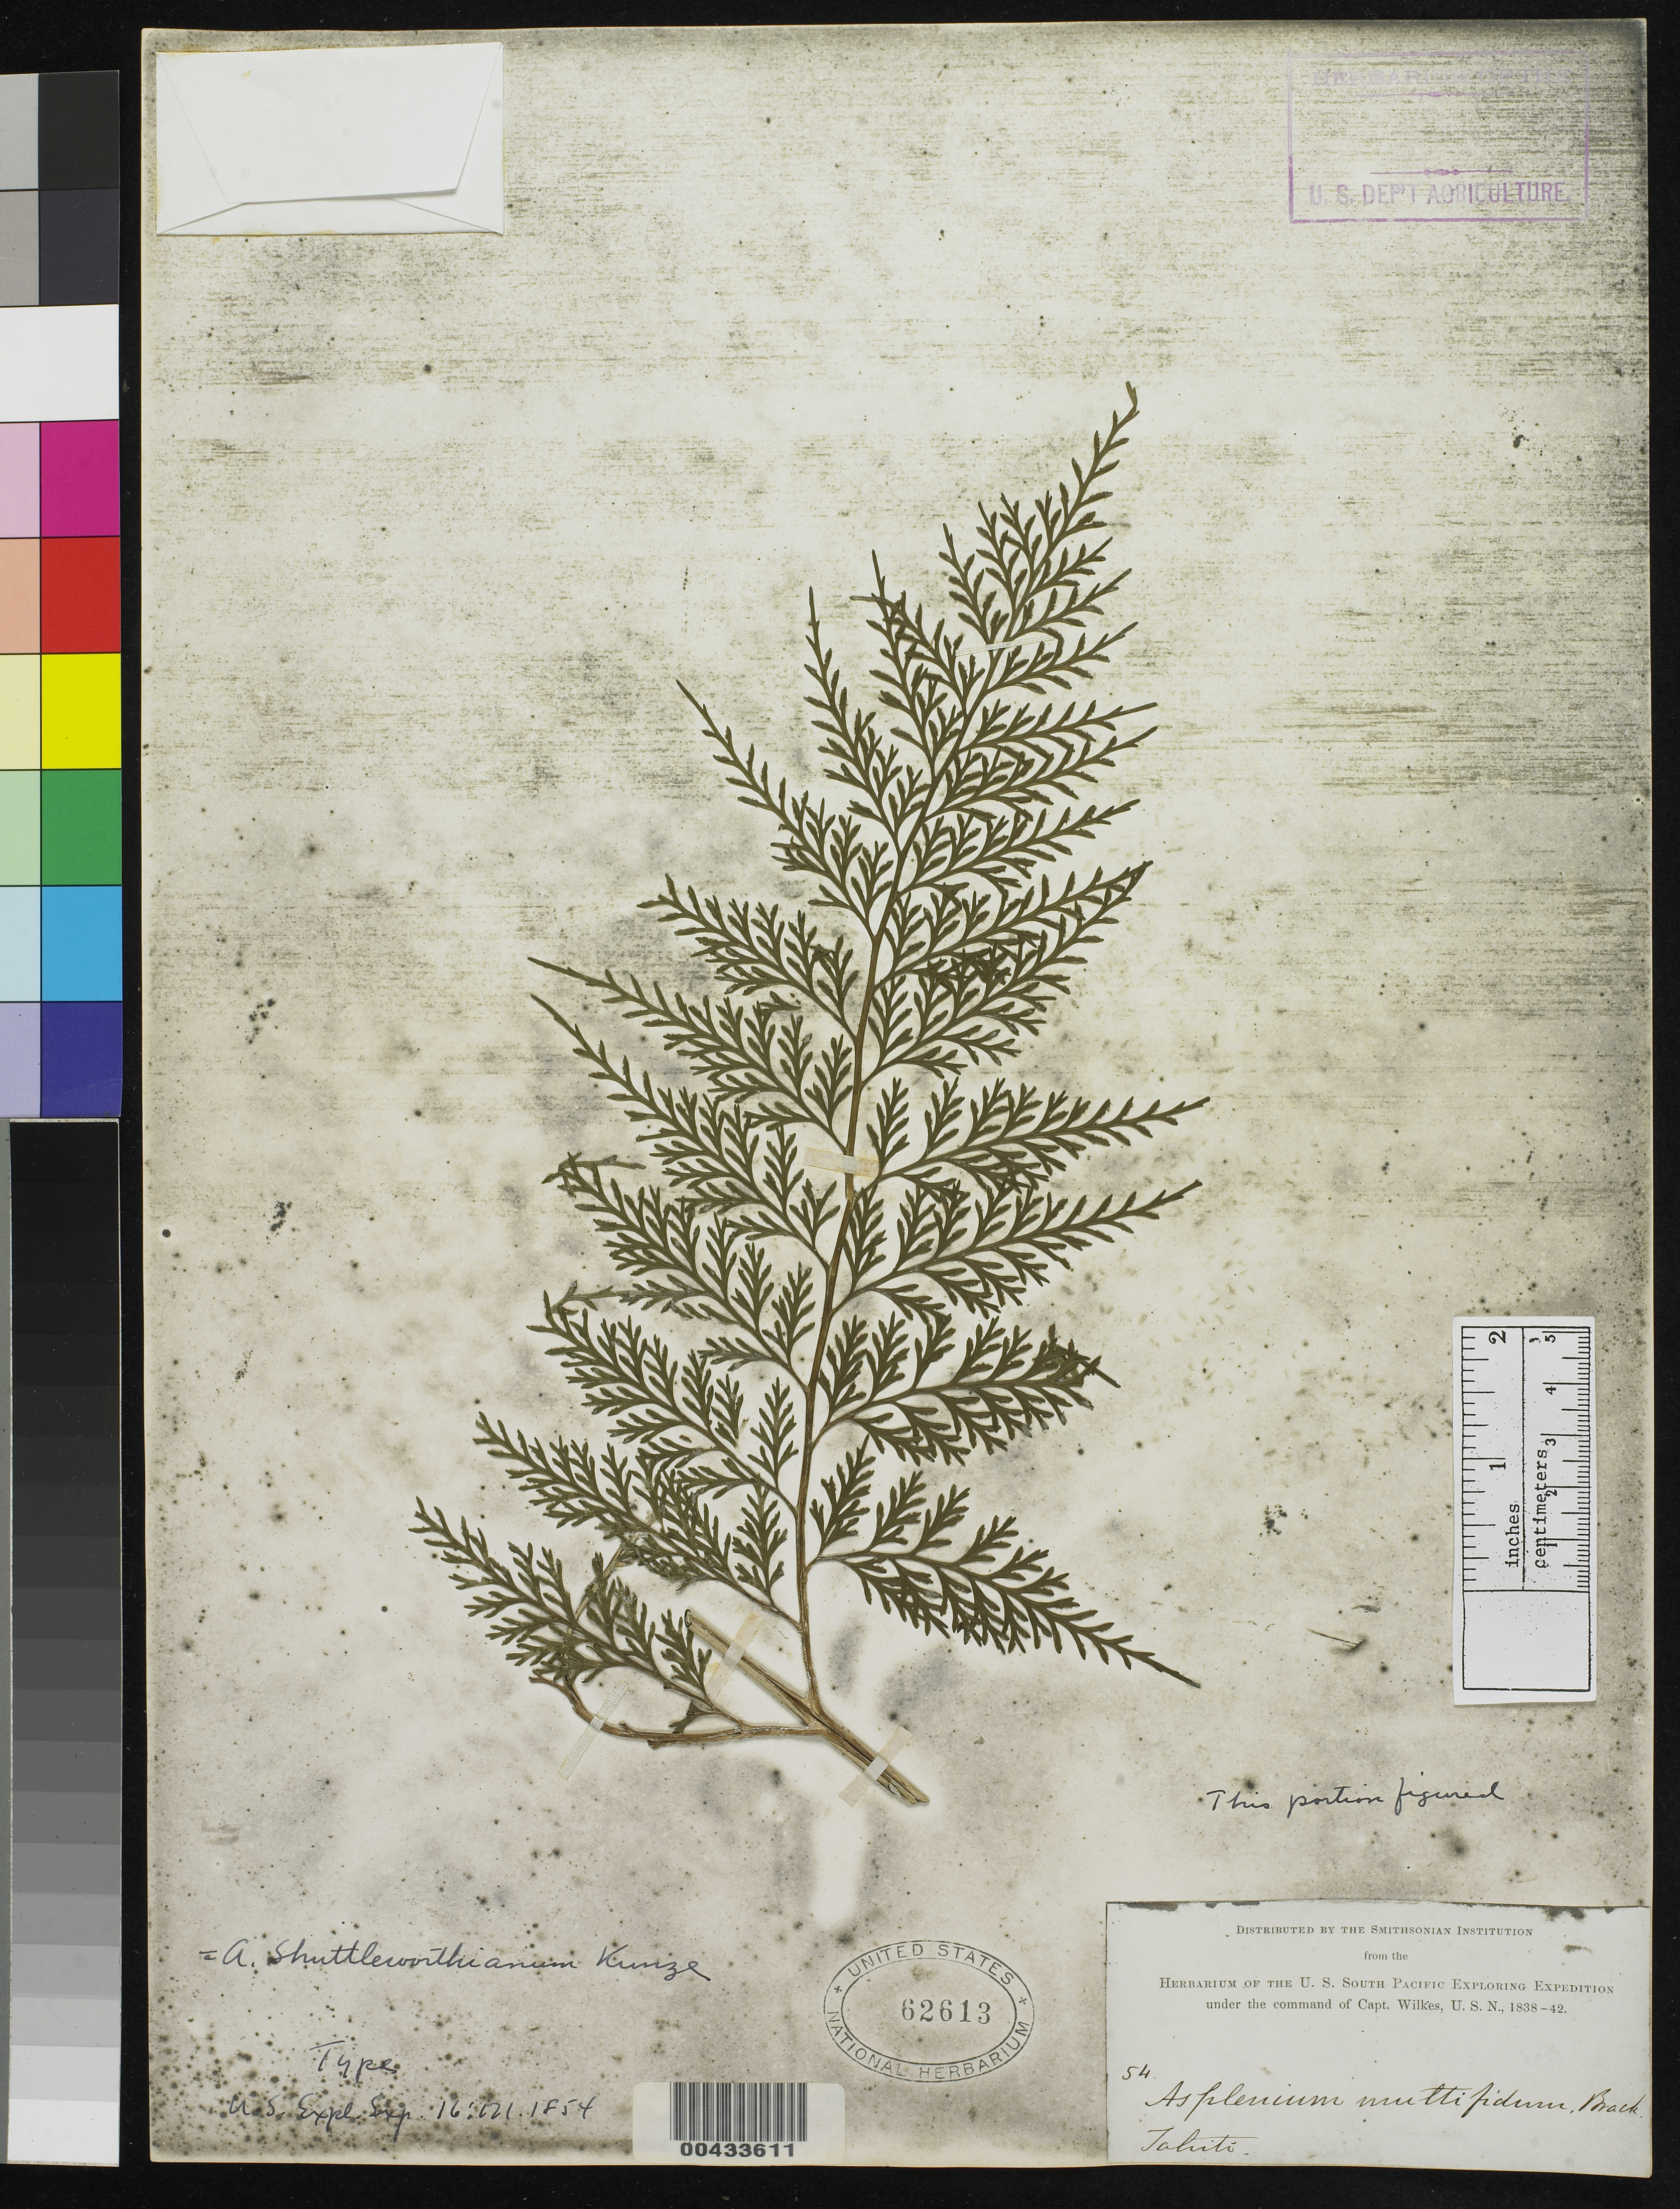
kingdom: Plantae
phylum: Tracheophyta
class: Polypodiopsida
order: Polypodiales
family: Aspleniaceae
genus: Asplenium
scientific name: Asplenium multifidum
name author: Brack. in Wilkes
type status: Type Collection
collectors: Wilkes Explor. Exped.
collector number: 54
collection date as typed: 1838 to -- --- 1842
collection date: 1838/1842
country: French Polynesia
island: Tahiti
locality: Iles du Vent [Society Is.]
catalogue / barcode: US 62613